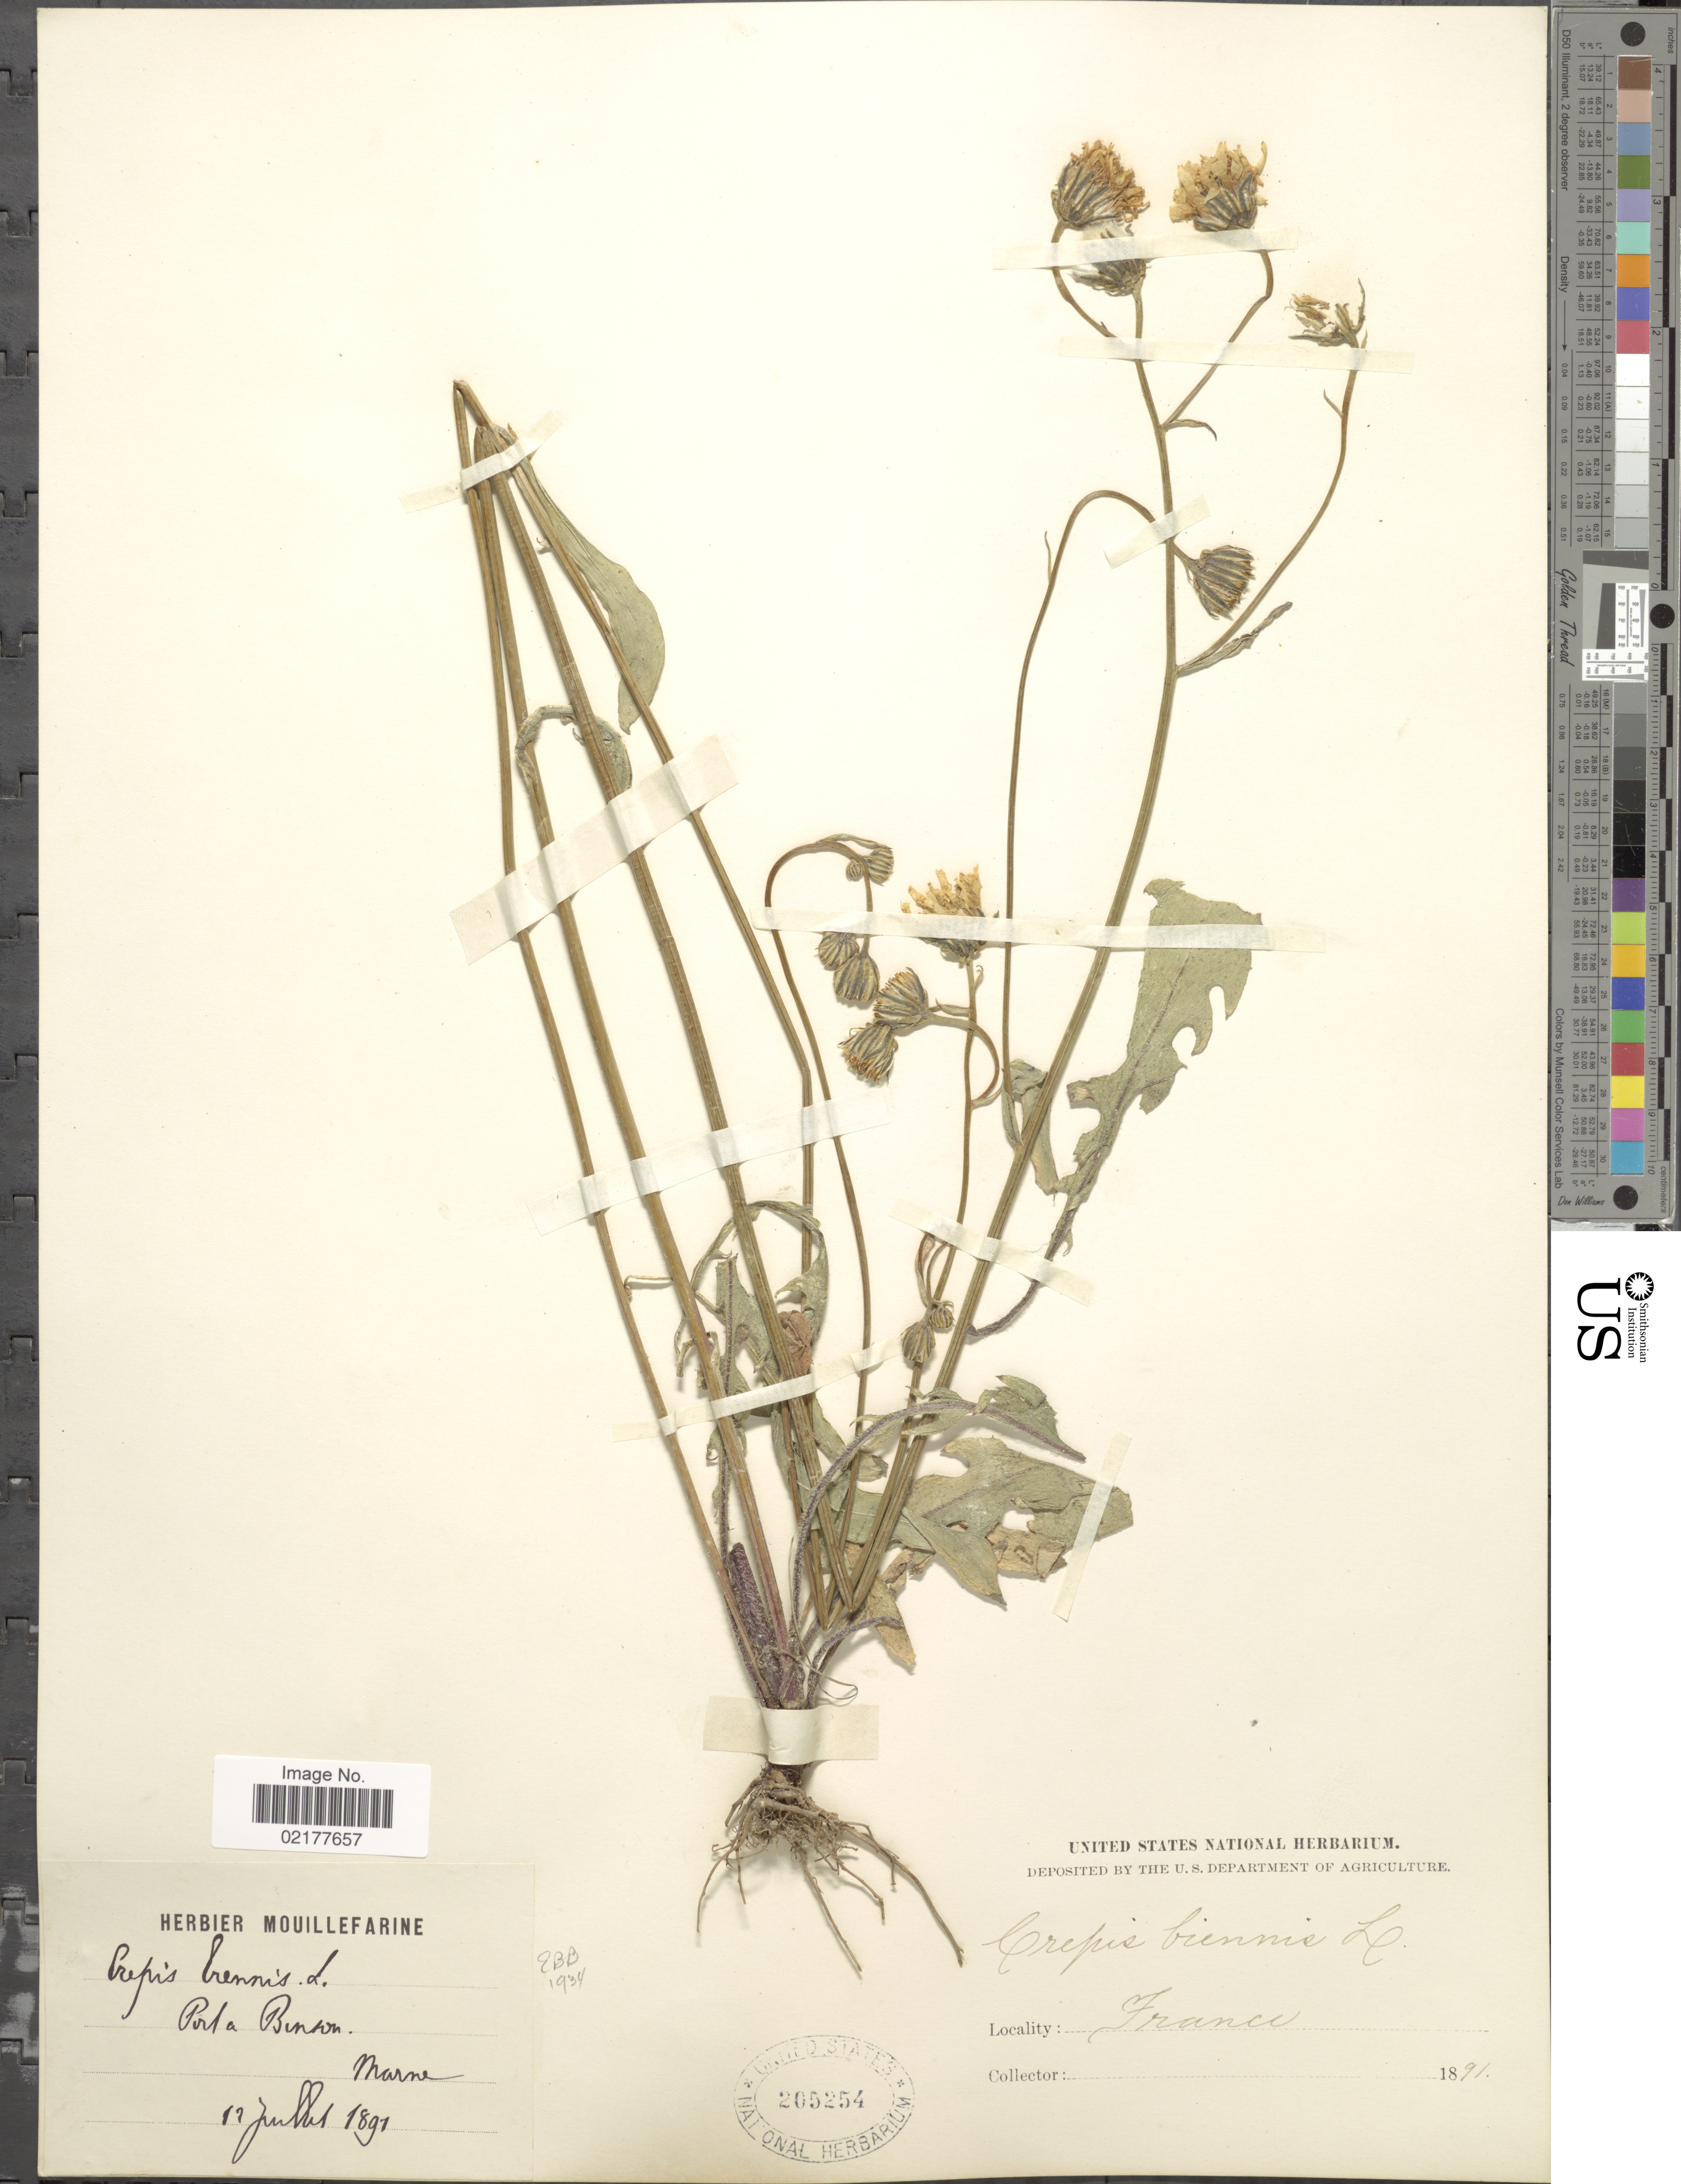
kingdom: Plantae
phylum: Tracheophyta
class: Magnoliopsida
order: Asterales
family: Asteraceae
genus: Crepis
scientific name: Crepis biennis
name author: L.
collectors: ex herb. Mouillefarine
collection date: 1891-07-12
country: France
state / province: Grand Est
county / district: Marne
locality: Port à Binson, Marne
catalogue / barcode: US 205254